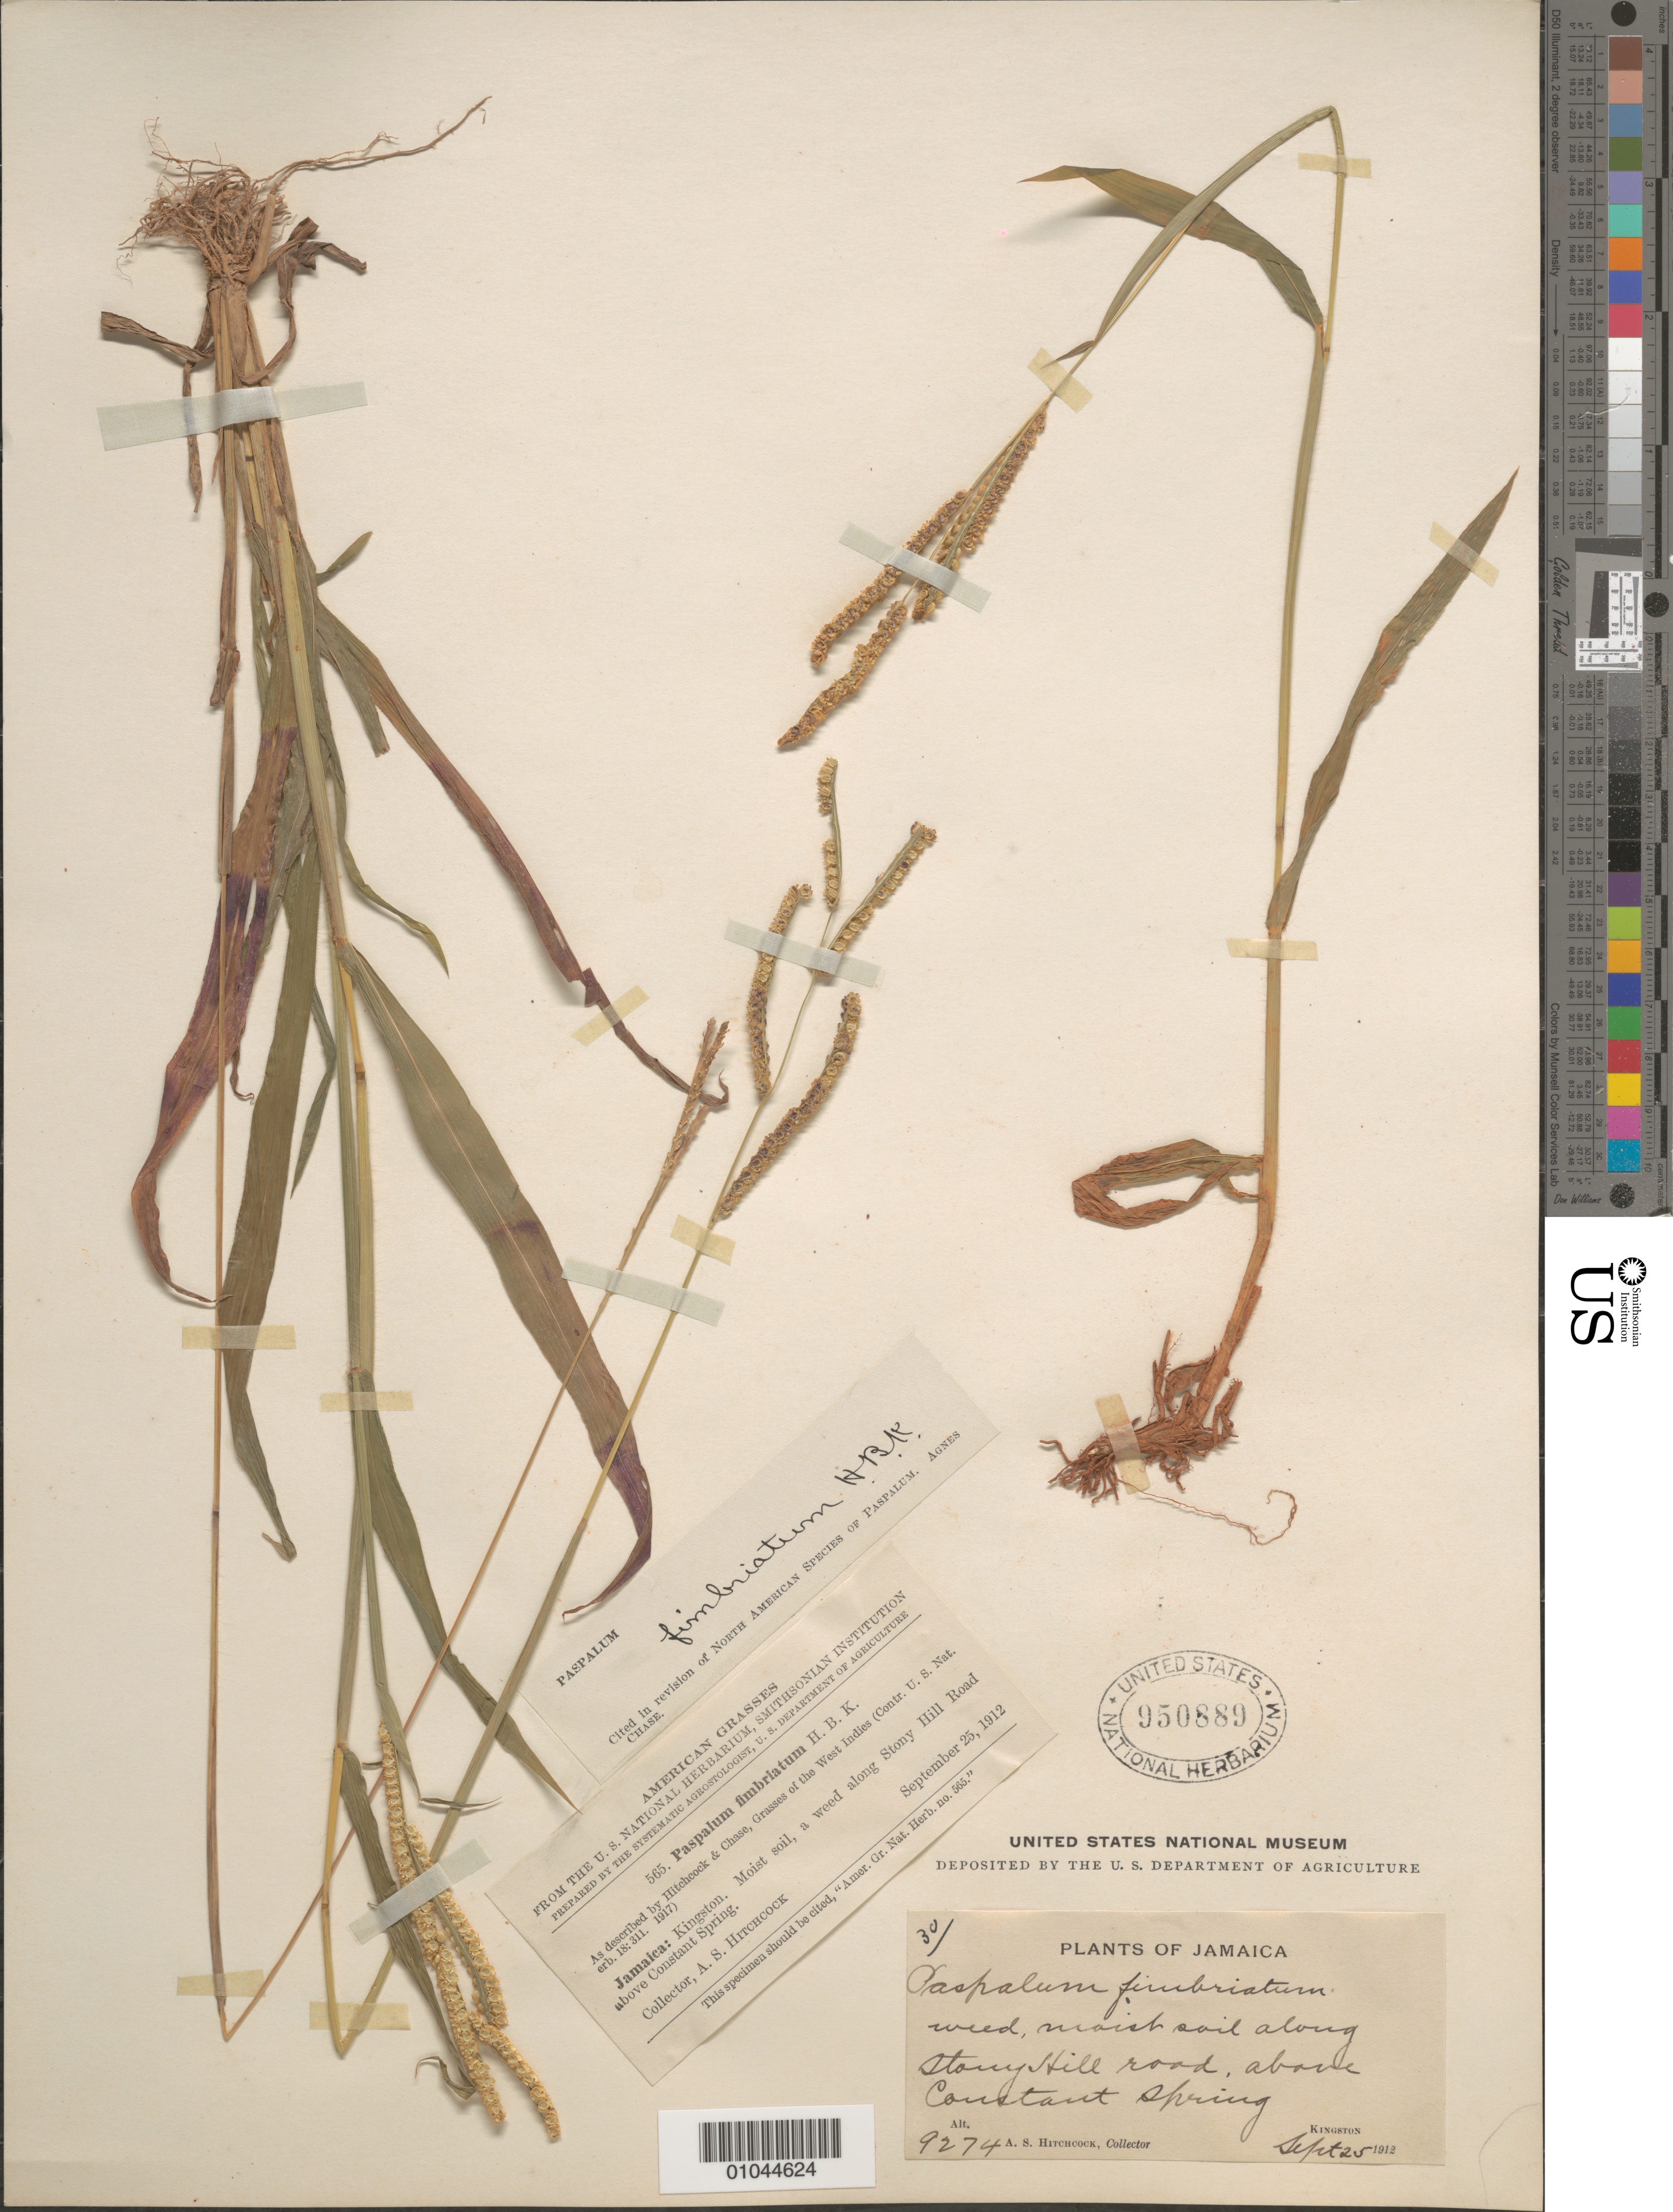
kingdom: Plantae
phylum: Tracheophyta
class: Liliopsida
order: Poales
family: Poaceae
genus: Paspalum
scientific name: Paspalum fimbriatum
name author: Kunth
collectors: A. S. Hitchcock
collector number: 9274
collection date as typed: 25 Sep 1912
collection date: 1912-09-25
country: Jamaica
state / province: Kingston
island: Jamaica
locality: Above Constant Spring, along Stony Hill road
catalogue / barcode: US 950889